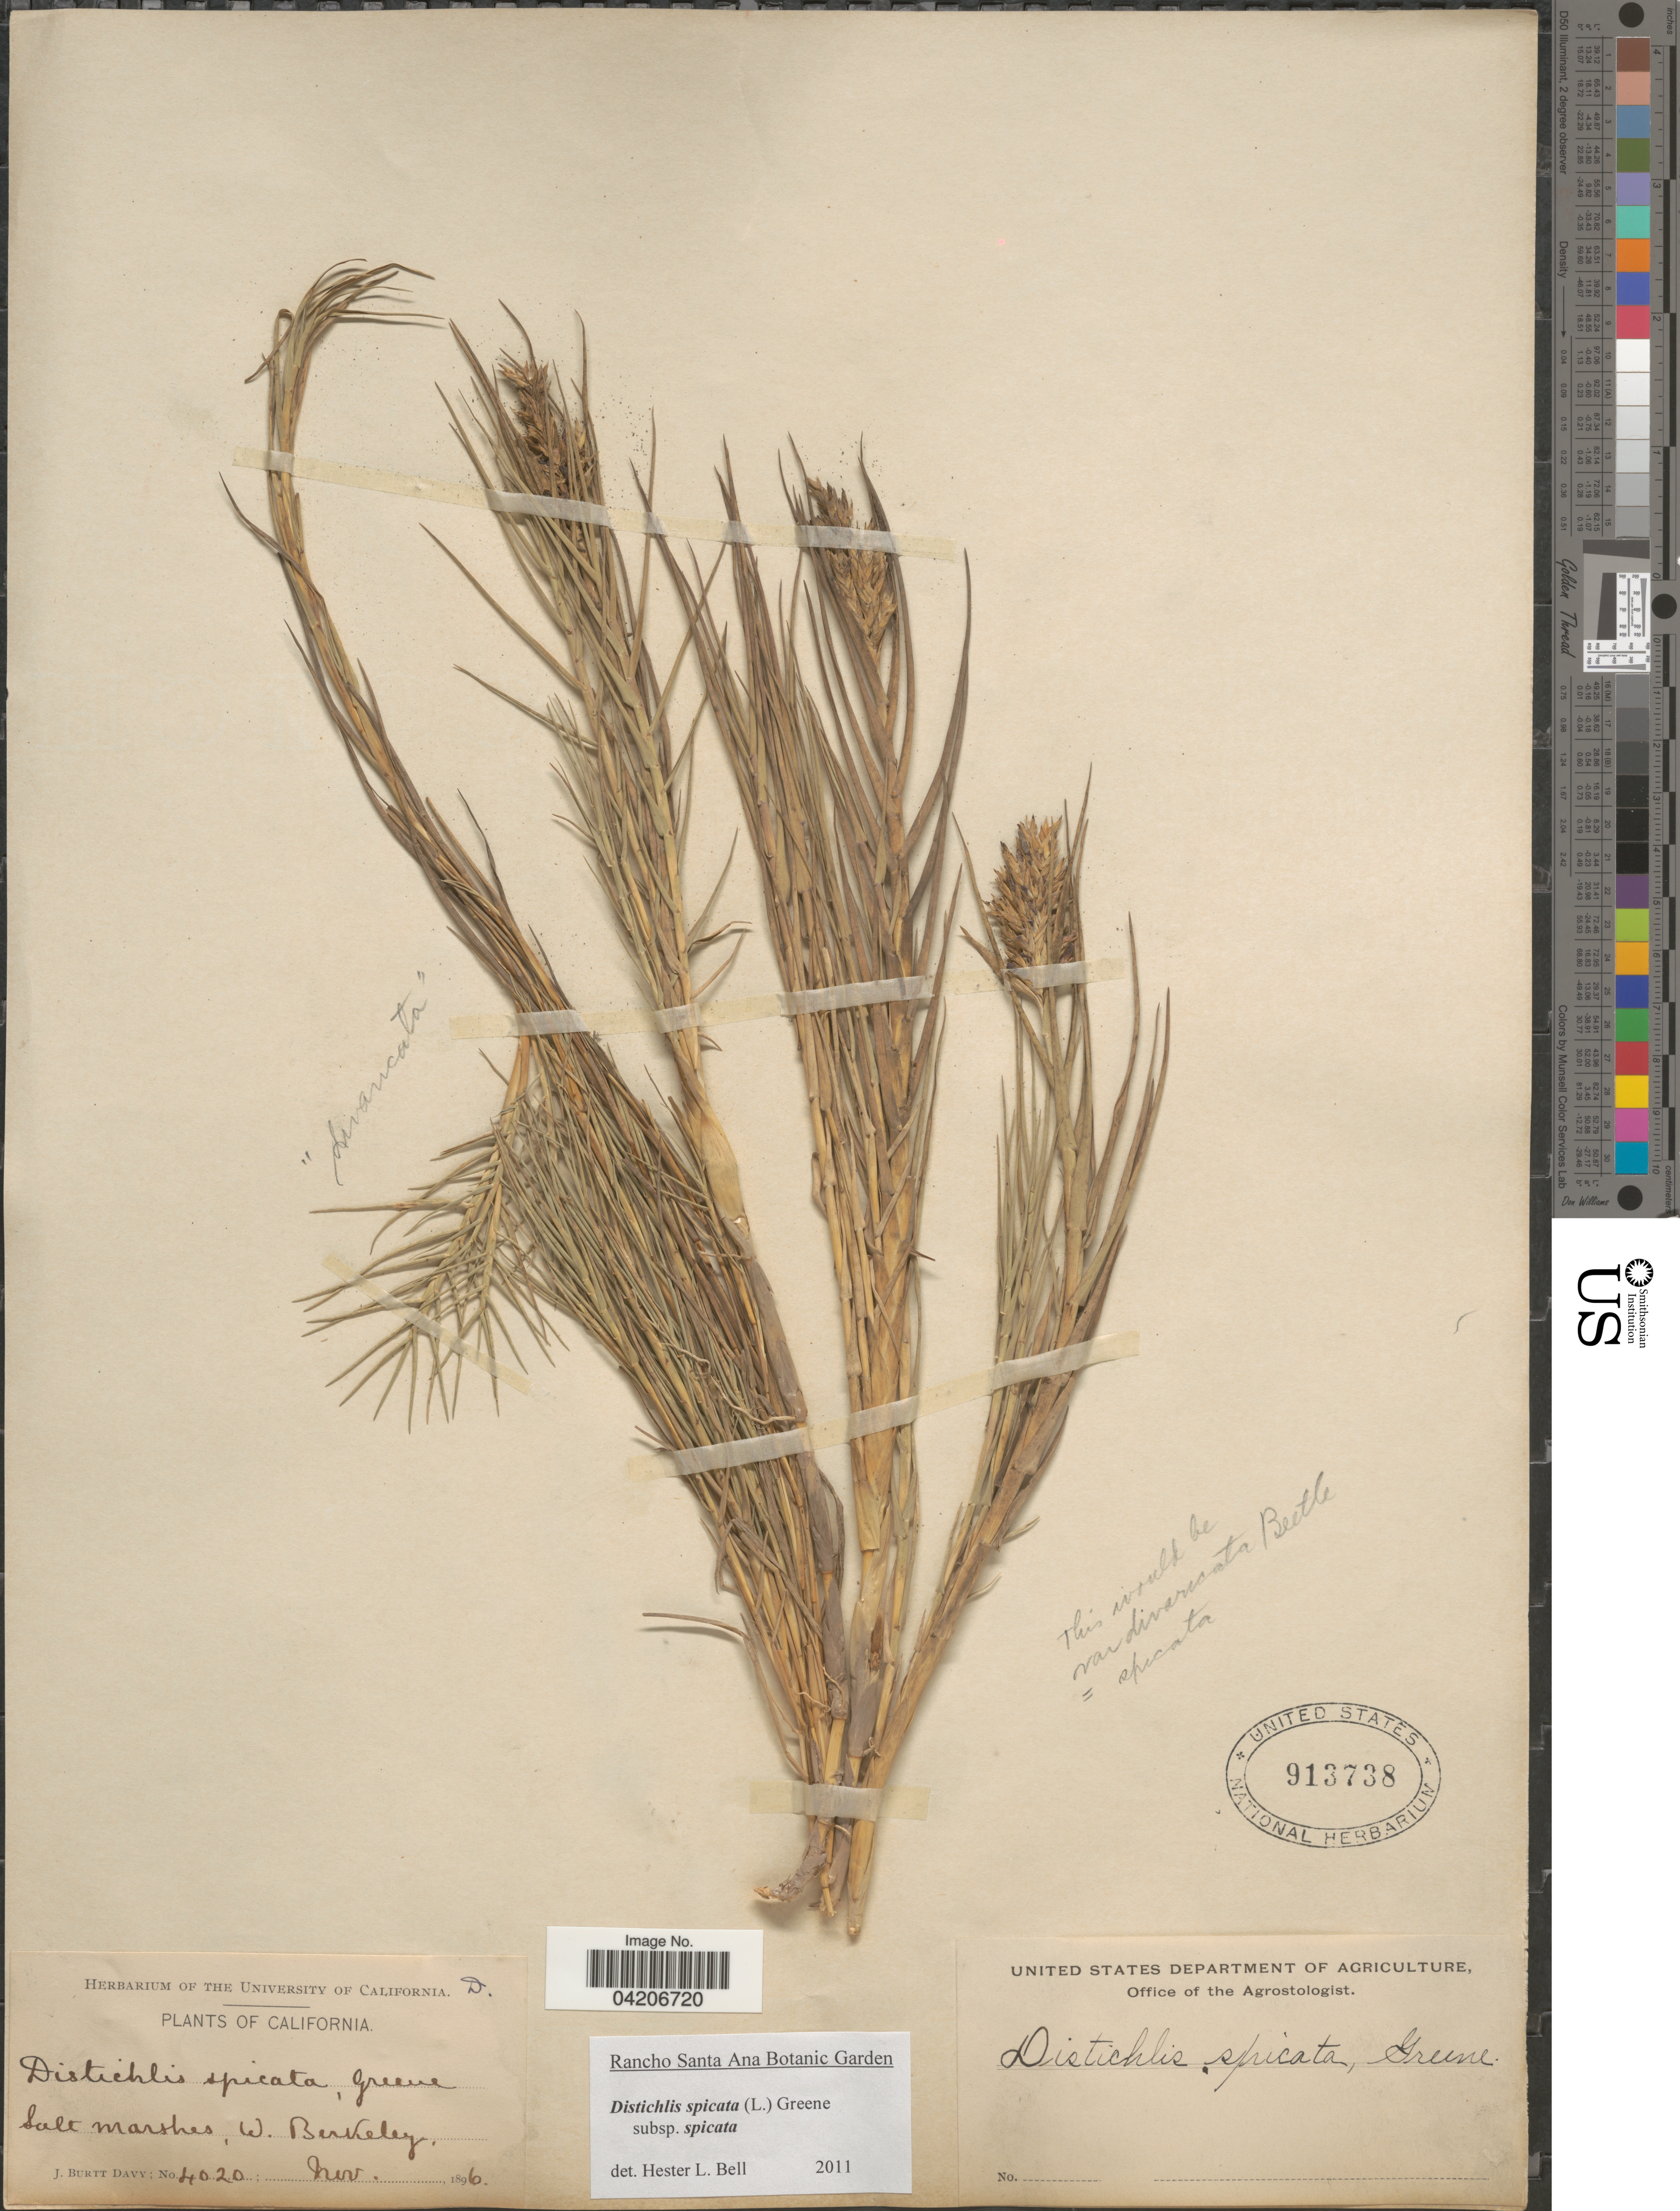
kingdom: Plantae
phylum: Tracheophyta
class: Liliopsida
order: Poales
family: Poaceae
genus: Distichlis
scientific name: Distichlis spicata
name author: (L.) Greene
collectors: J. Burtt Davy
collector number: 4020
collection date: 1896-11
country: United States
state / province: California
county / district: Alameda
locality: Salt marshes, W. Berkeley.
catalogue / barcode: US 913738